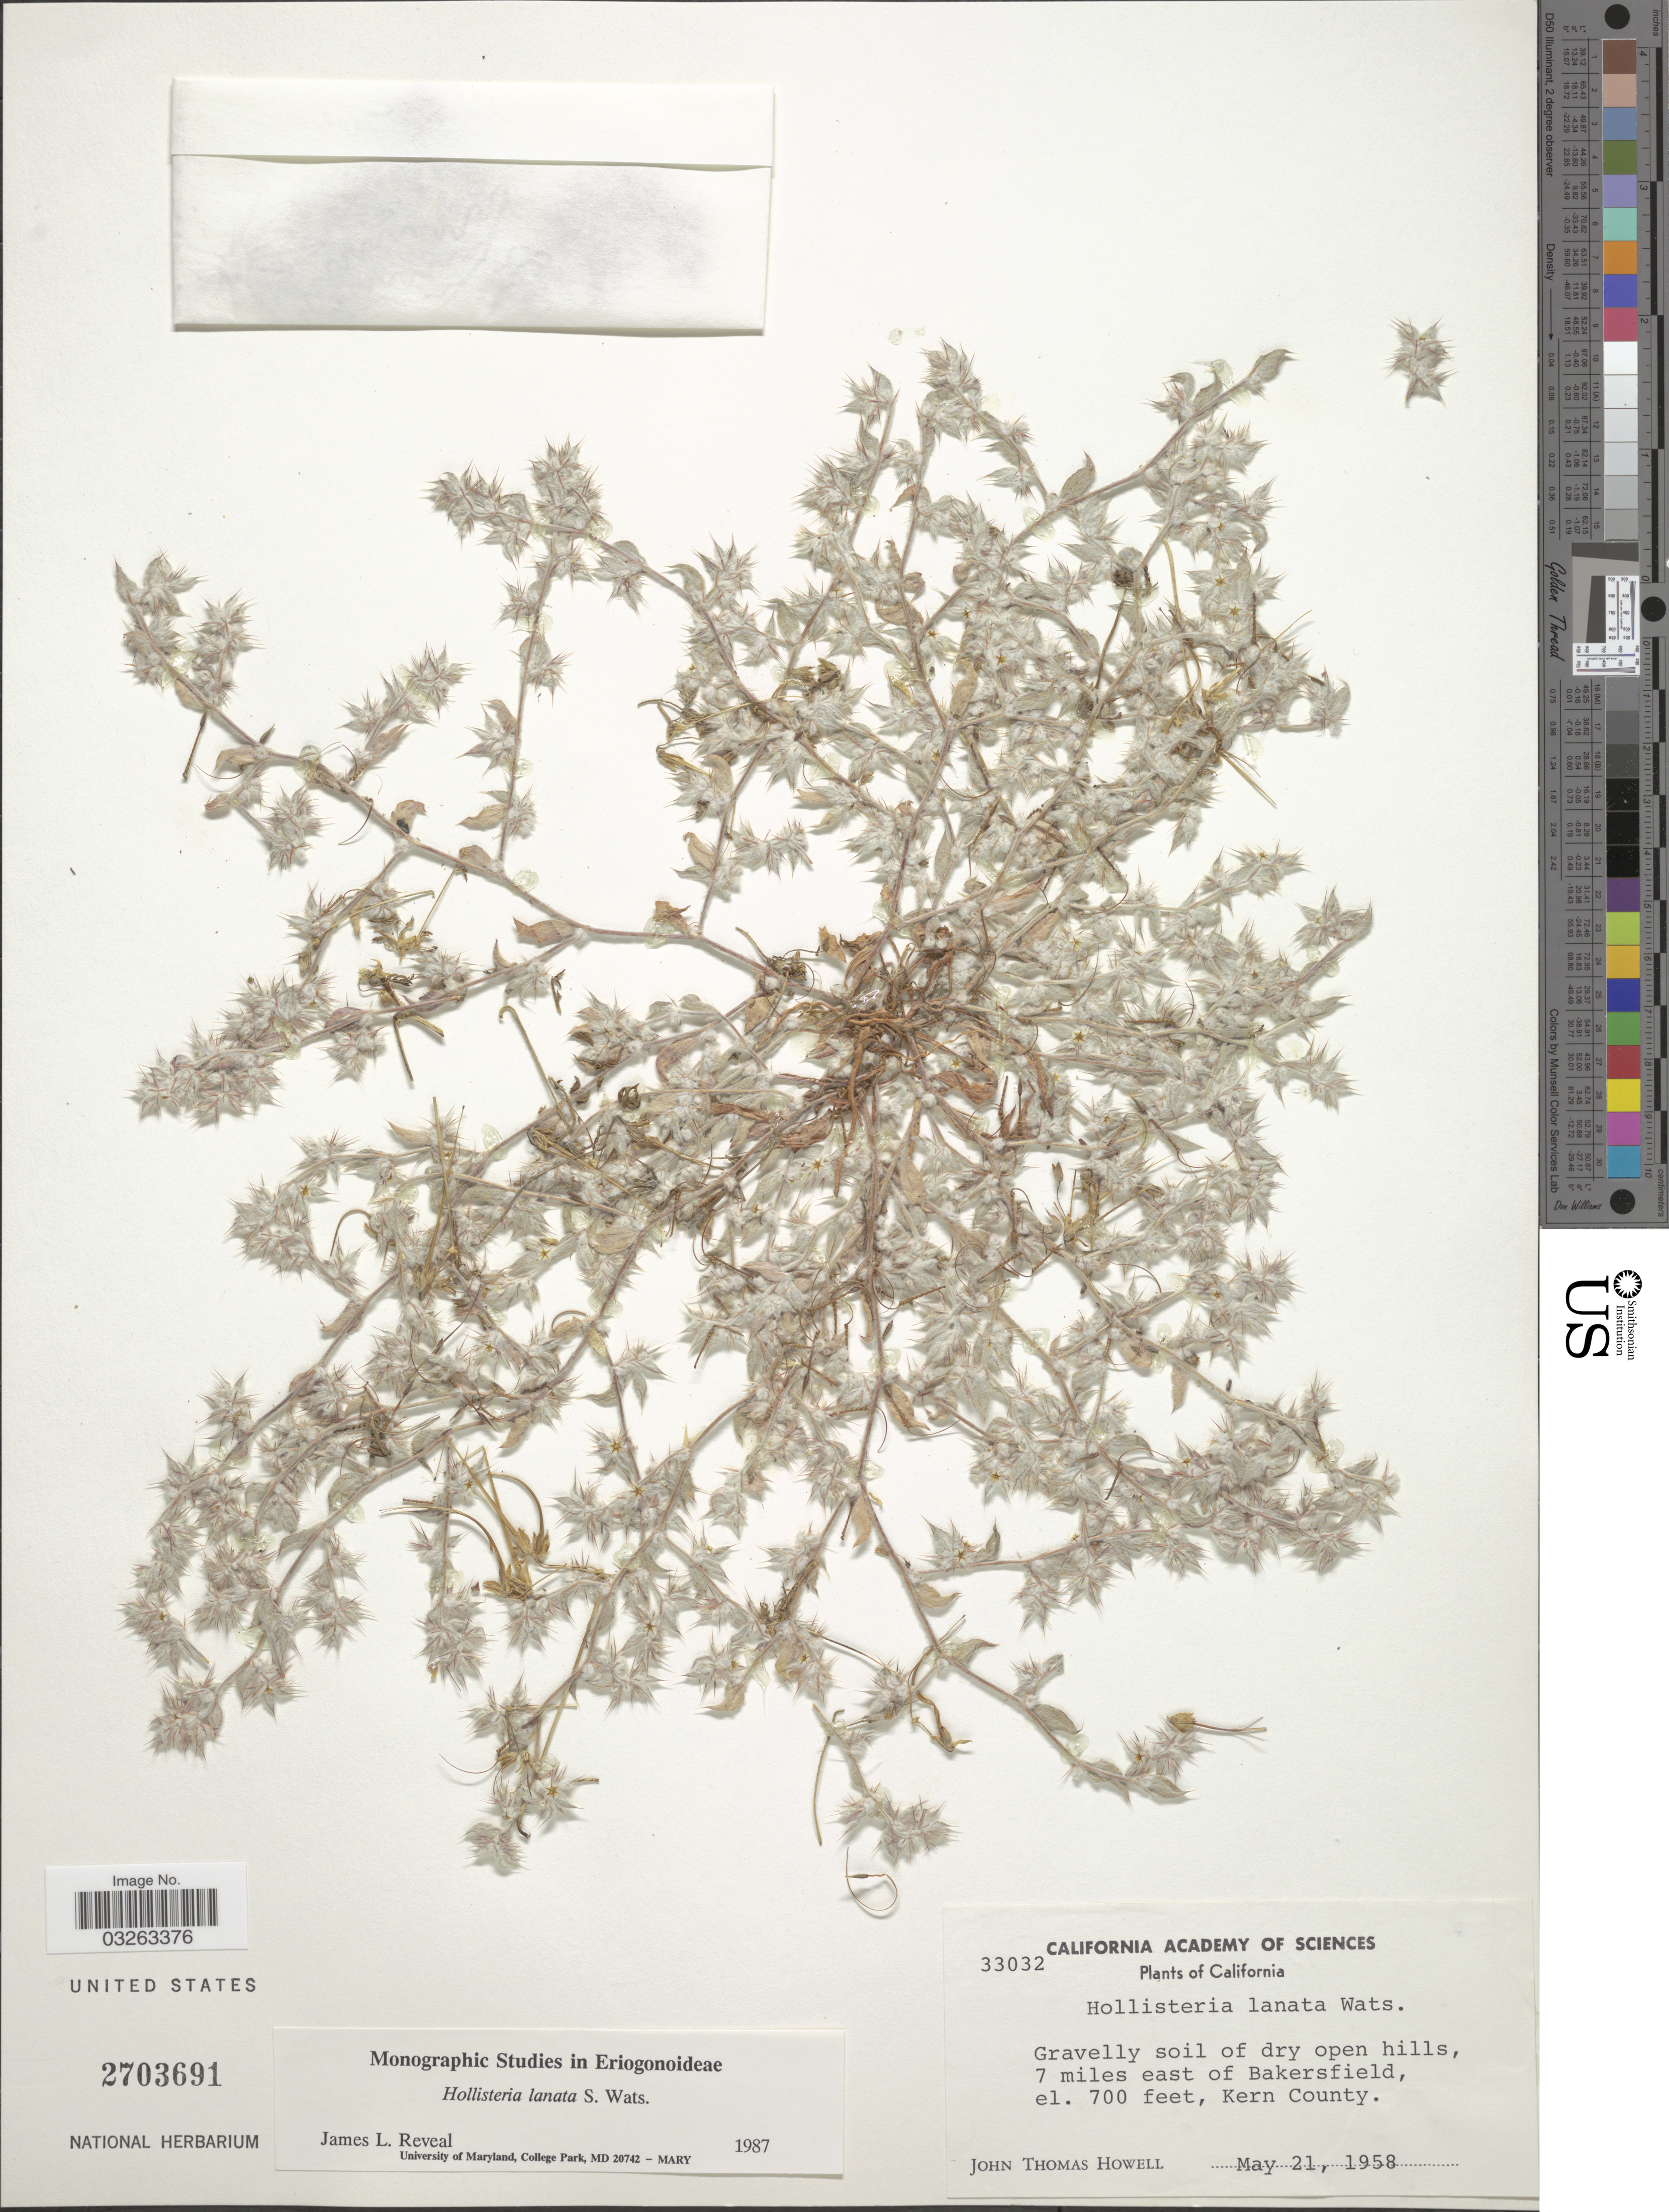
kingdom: Plantae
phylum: Tracheophyta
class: Magnoliopsida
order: Caryophyllales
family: Polygonaceae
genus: Hollisteria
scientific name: Hollisteria lanata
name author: S. Watson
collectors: J. T. Howell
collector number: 33032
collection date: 1958-05-21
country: United States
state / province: California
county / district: Kern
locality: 7 miles east of Bakersfield, Kern County.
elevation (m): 213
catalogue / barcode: US 2703691